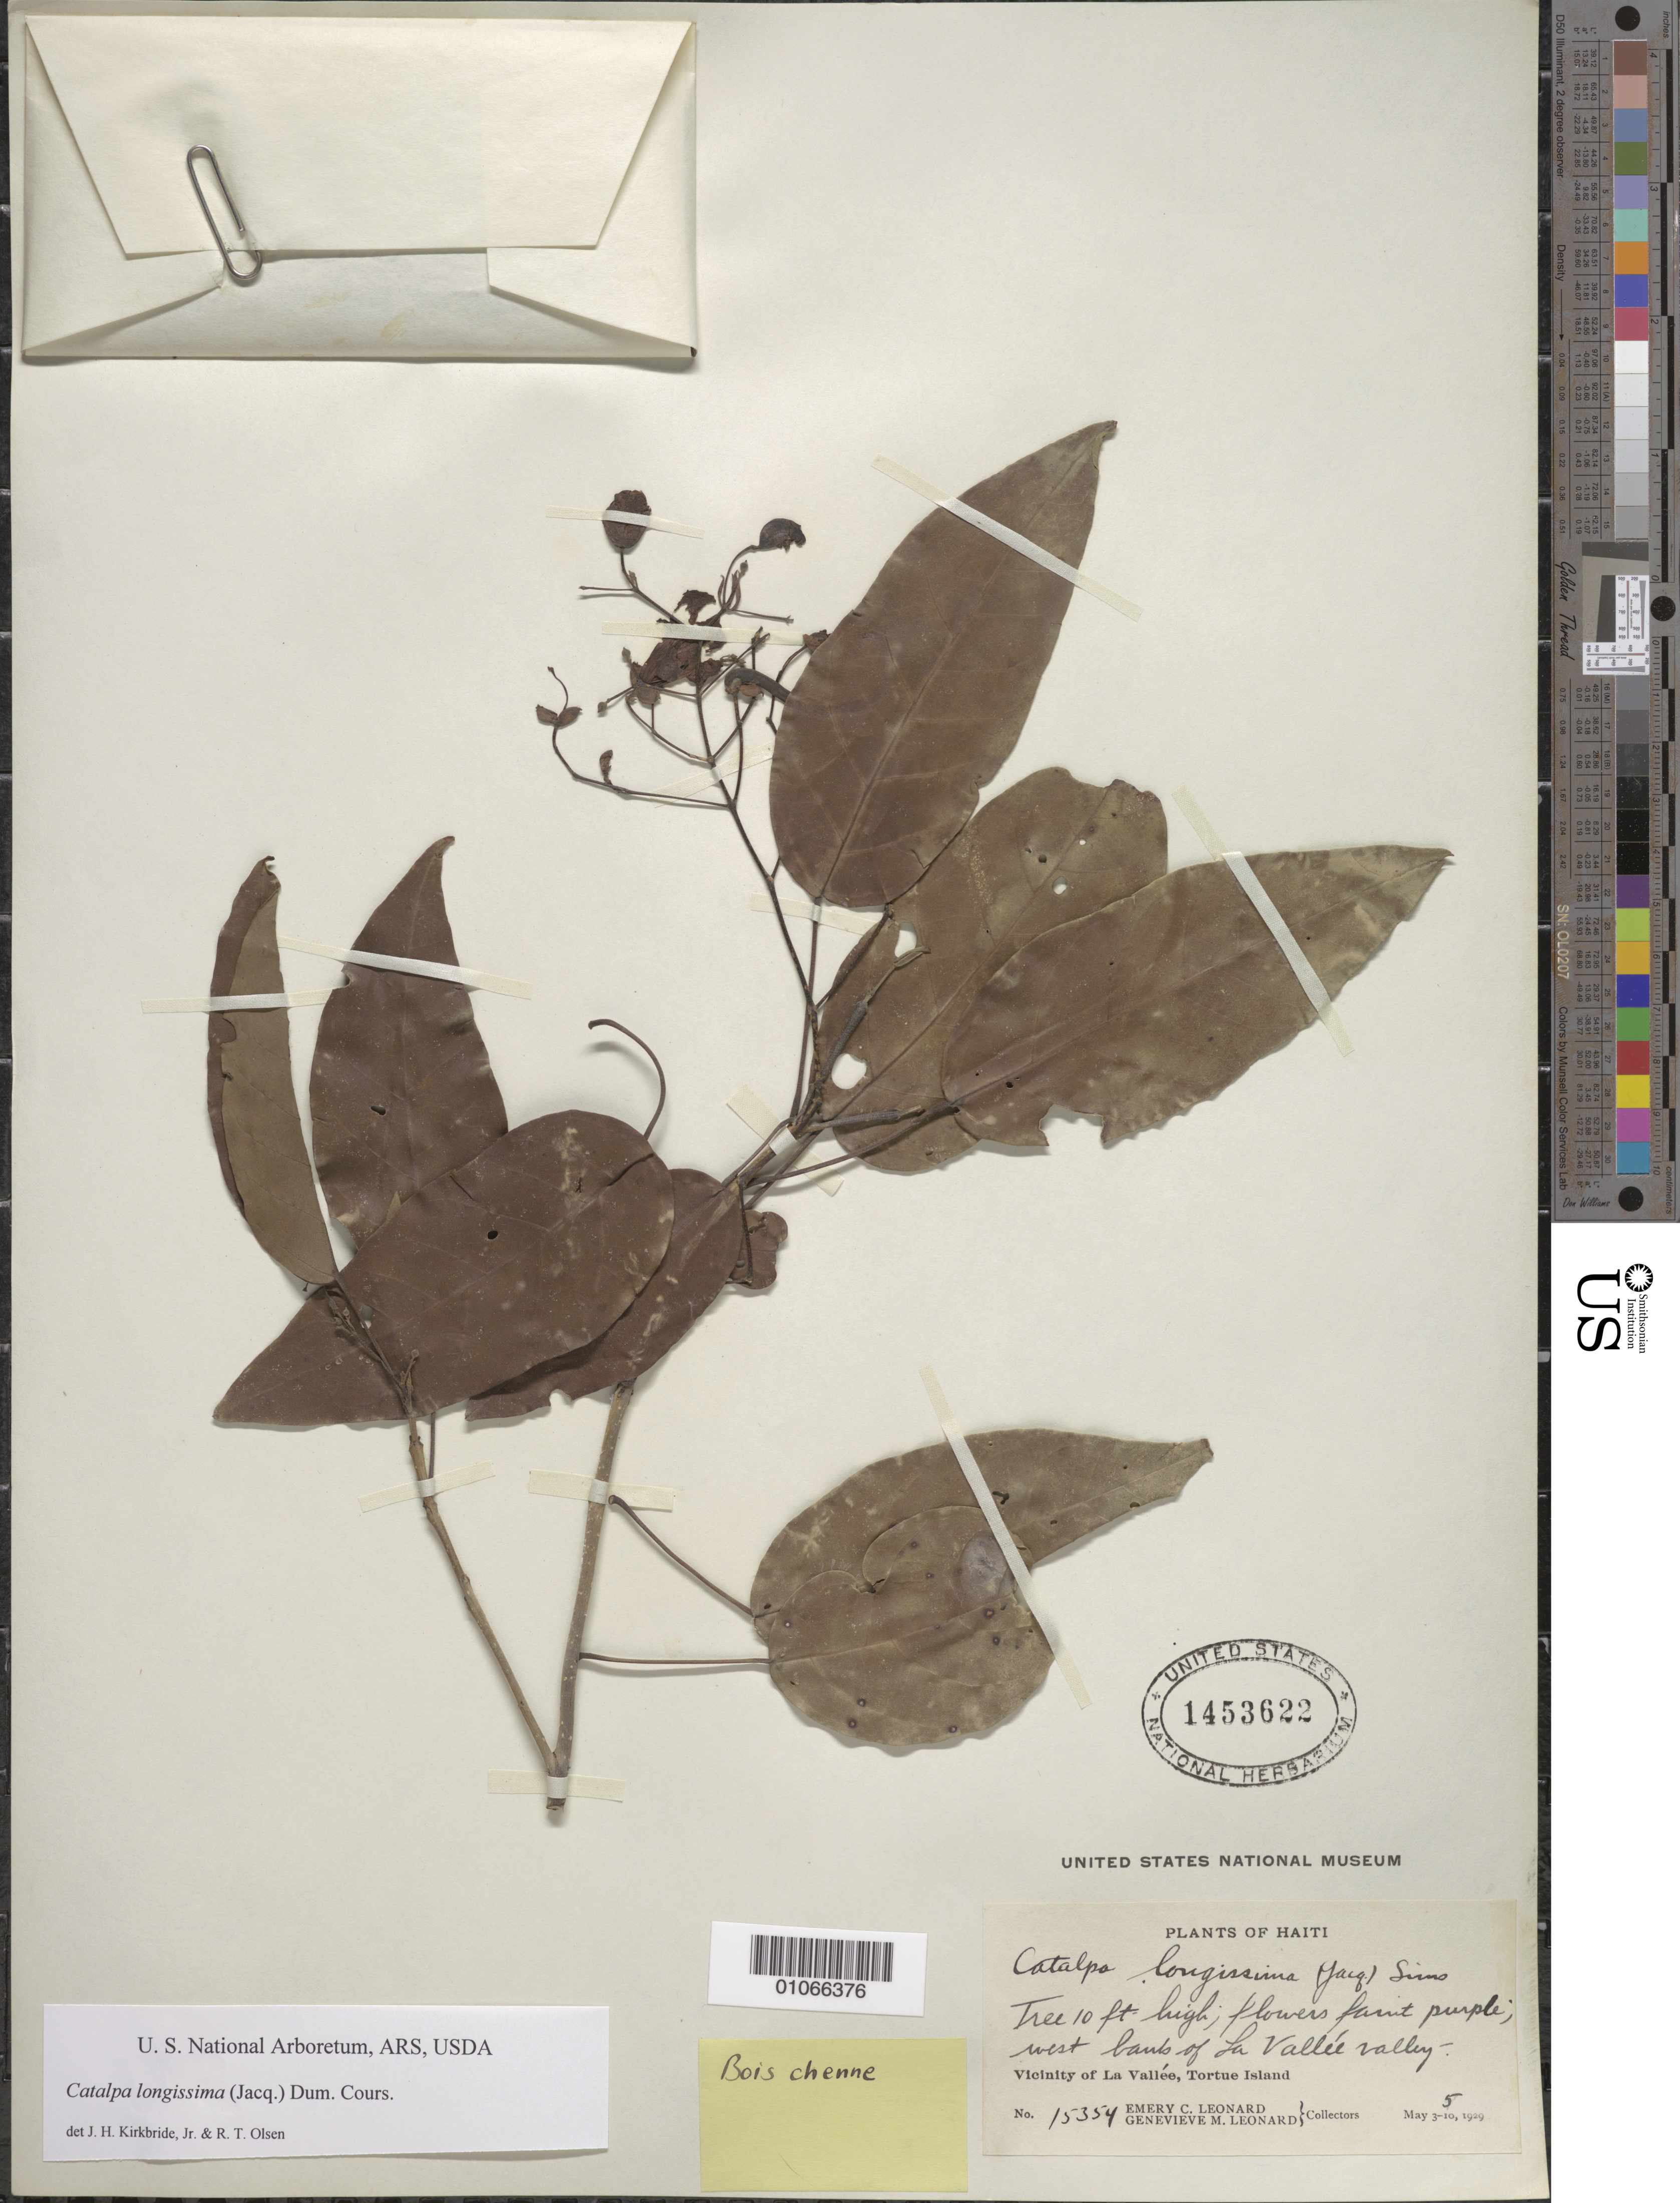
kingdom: Plantae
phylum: Tracheophyta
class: Magnoliopsida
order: Lamiales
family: Bignoniaceae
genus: Catalpa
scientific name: Catalpa longissima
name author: (Jacq.) Dum. Cours.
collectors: E. C. Leonard & G. M. Leonard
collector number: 15354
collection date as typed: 05 May 1929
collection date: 1929-05-05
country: Haiti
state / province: Nord-Óuest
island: Île de la Tortue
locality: West banks of La Vallee valley, Tortue Island.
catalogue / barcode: US 1453622